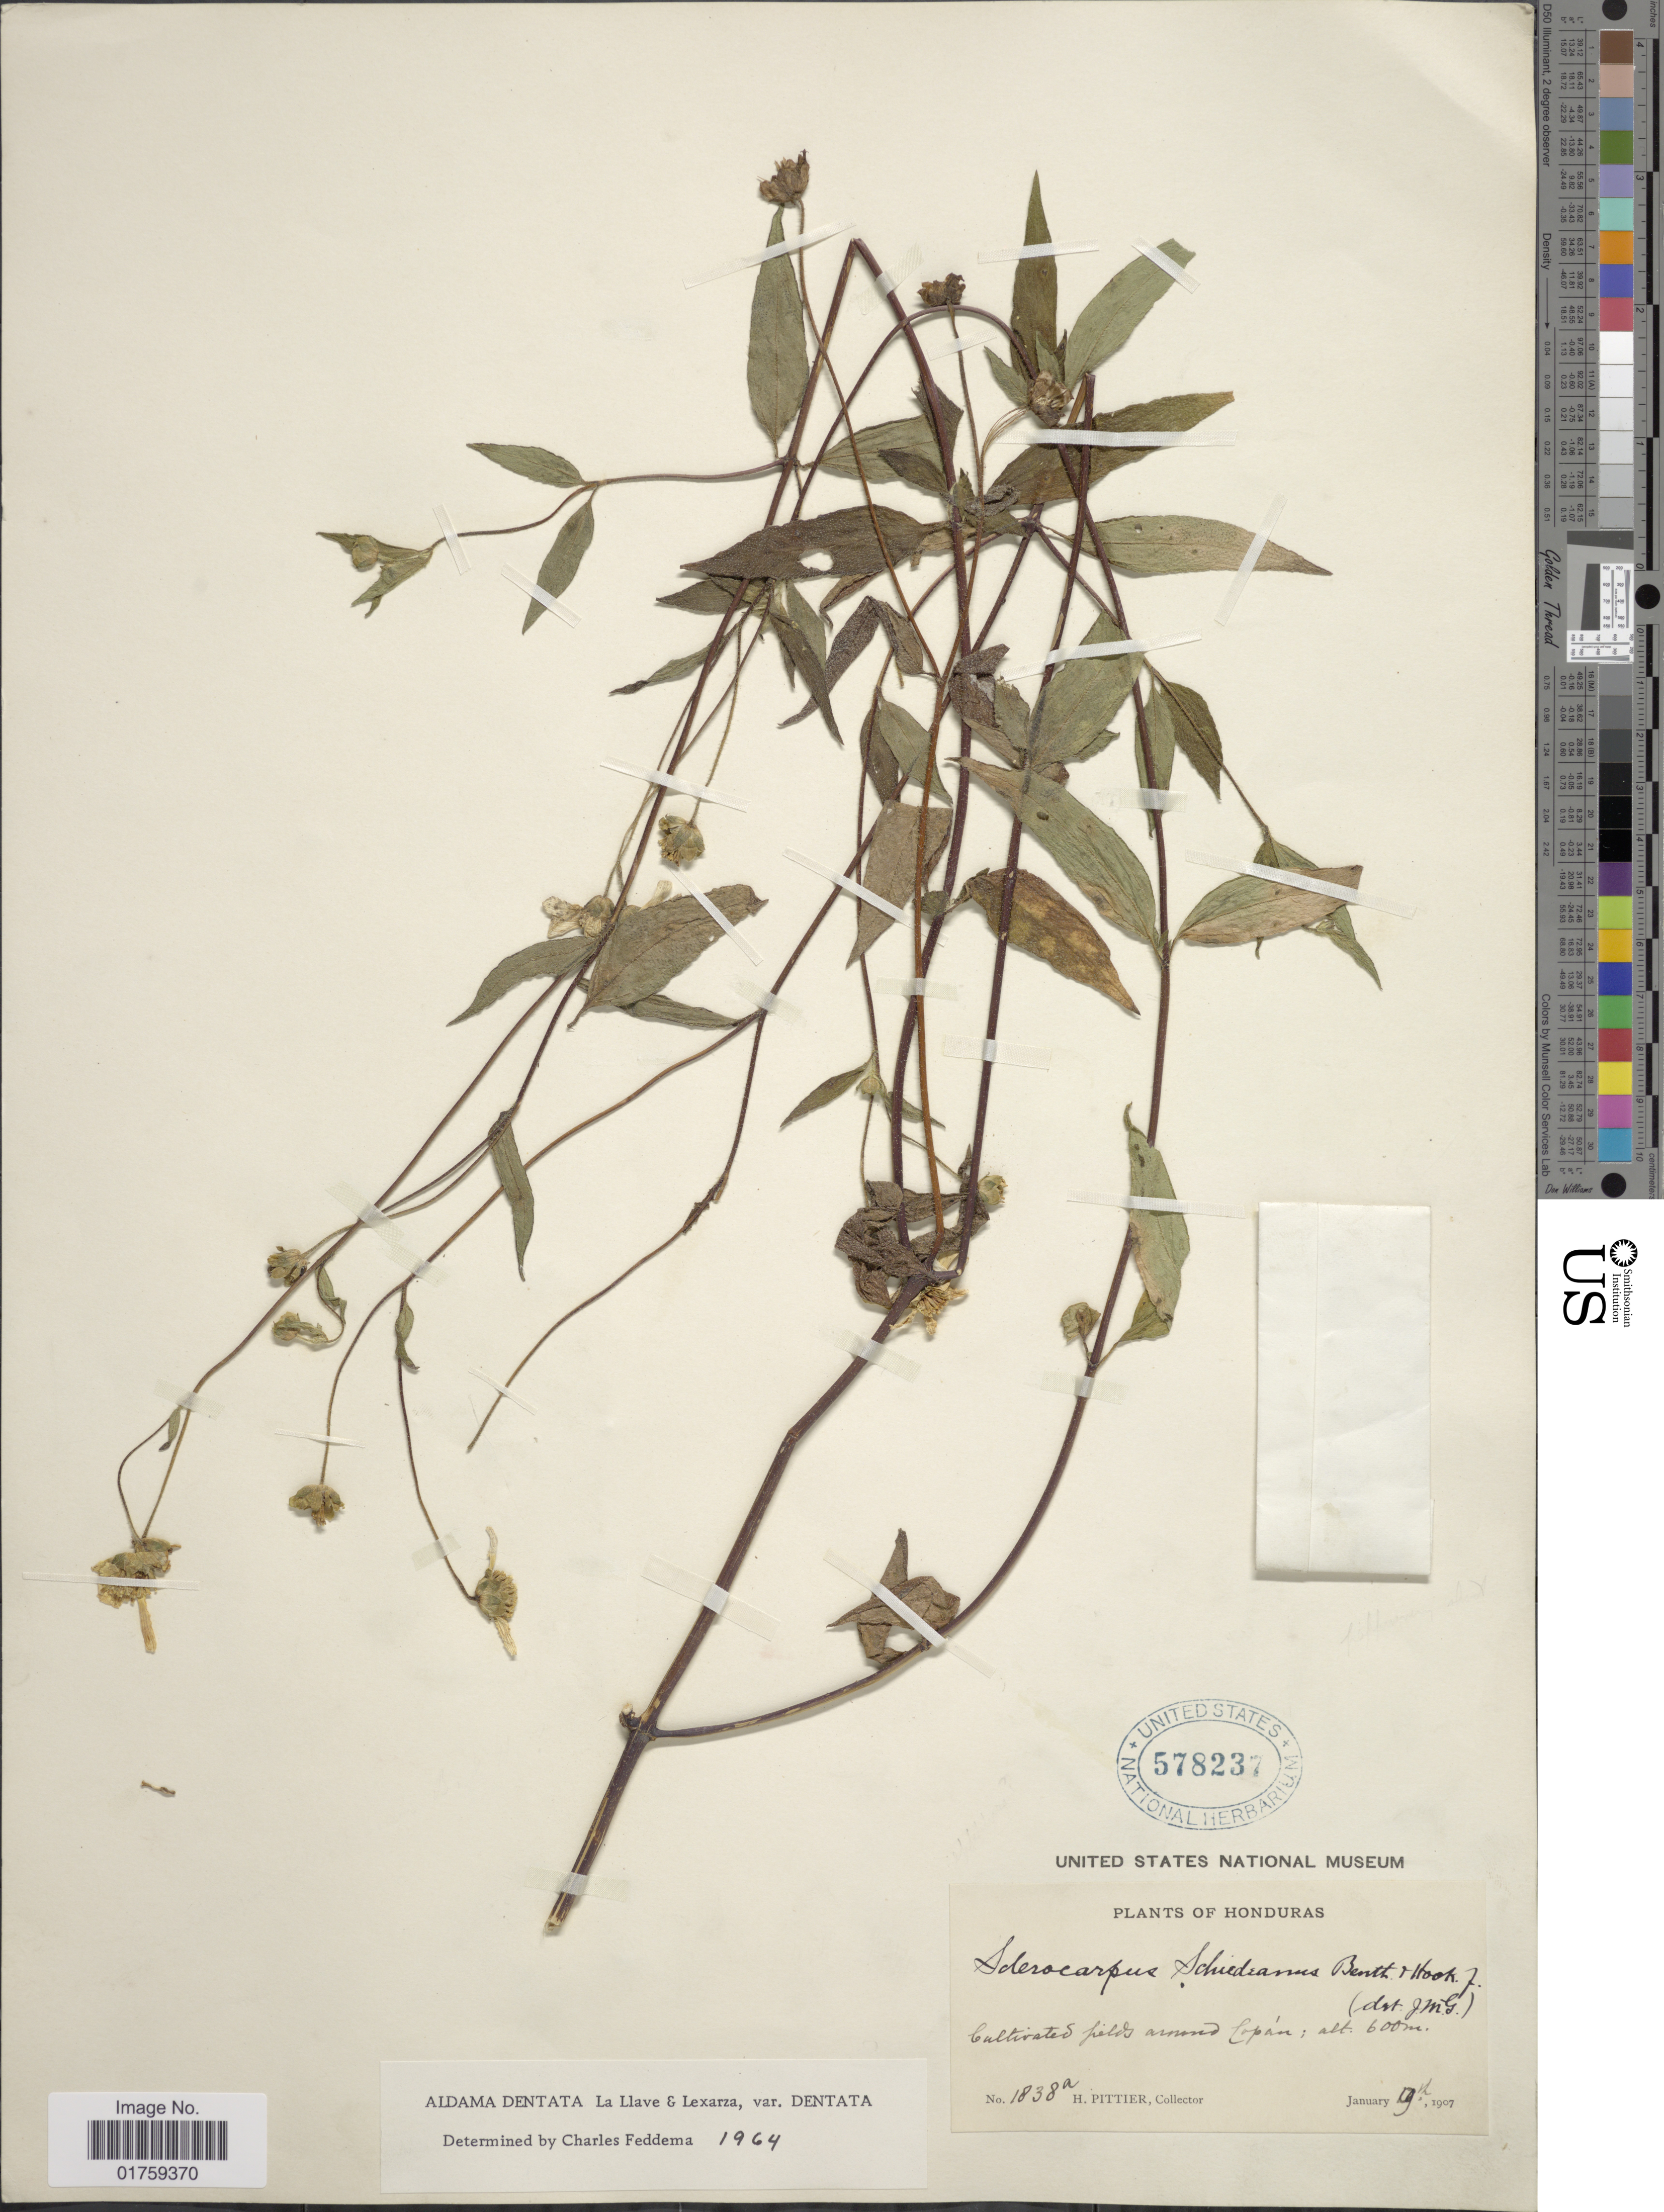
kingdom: Plantae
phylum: Tracheophyta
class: Magnoliopsida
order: Asterales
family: Asteraceae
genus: Sclerocarpus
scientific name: Sclerocarpus dentatus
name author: (La Llave) Benth. & Hook. f. ex Hemsl.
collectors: H. F. Pittier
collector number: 1838a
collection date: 1907-01-09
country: Honduras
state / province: Copán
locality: Cultivated fields around Copan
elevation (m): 600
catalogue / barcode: US 578237